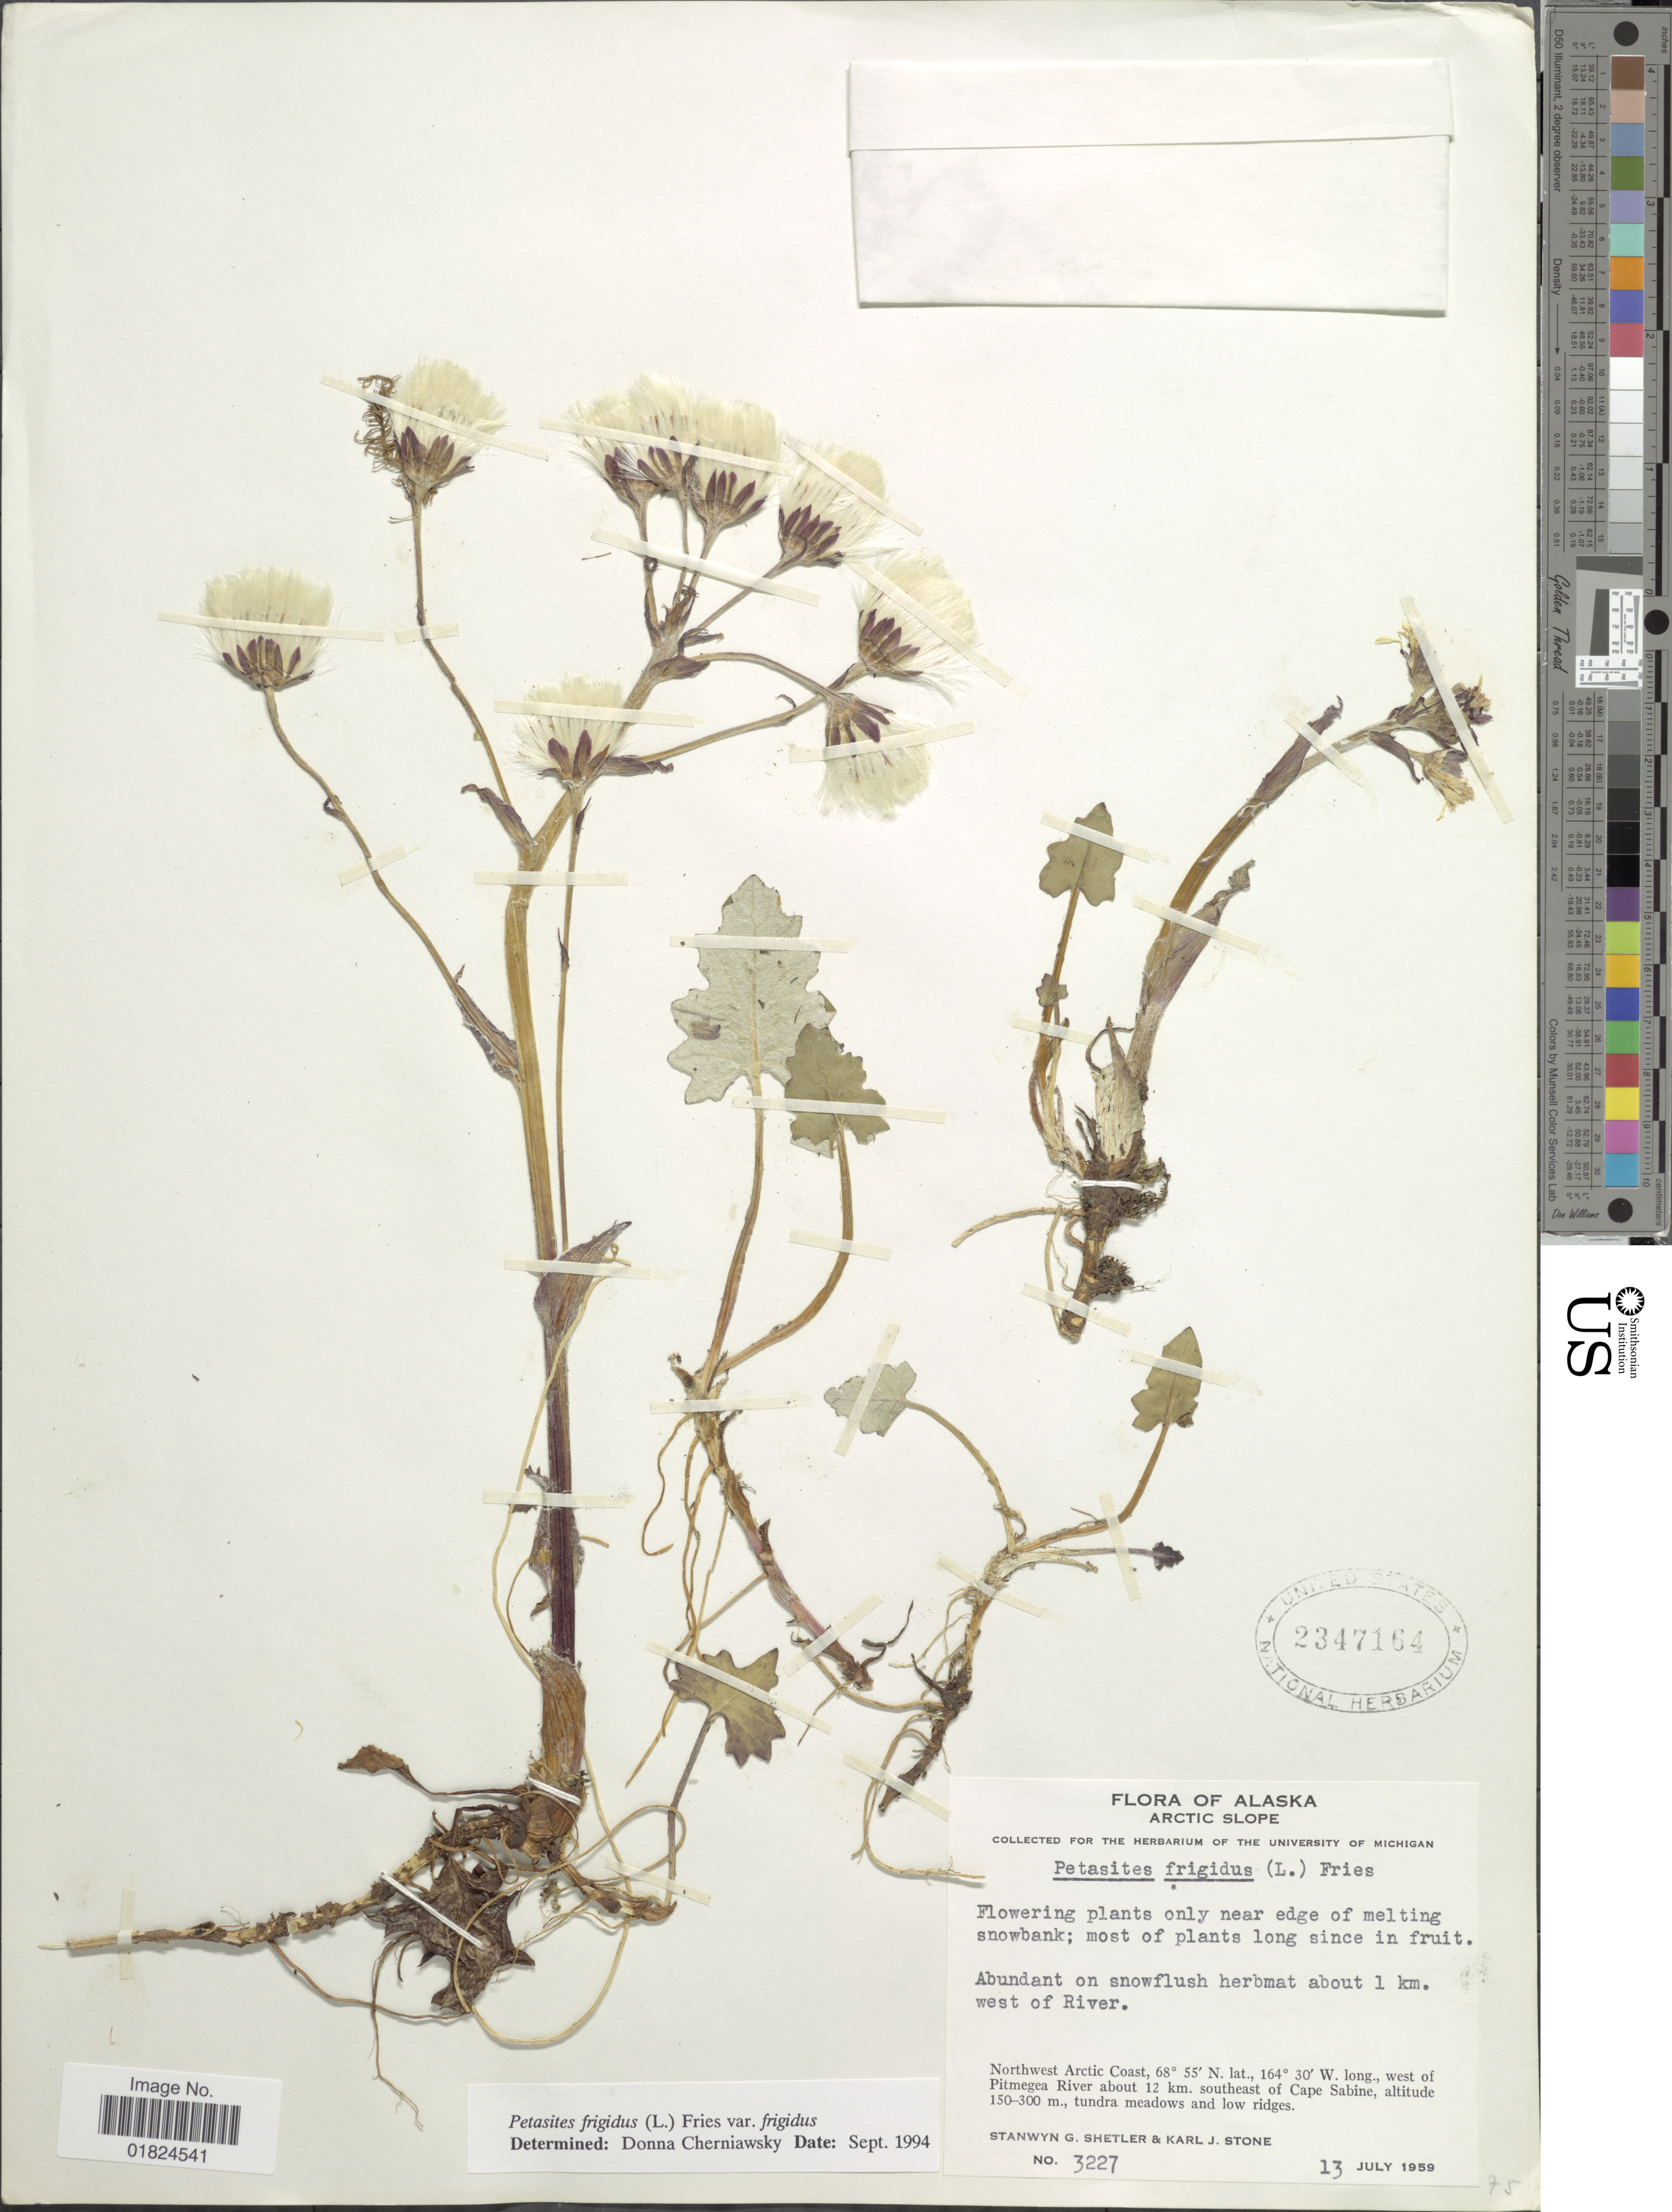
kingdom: Plantae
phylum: Tracheophyta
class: Magnoliopsida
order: Asterales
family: Asteraceae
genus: Petasites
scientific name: Petasites frigidus var. frigidus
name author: (L.) Fr.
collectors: S. Shetler & K. J. Stone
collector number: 3227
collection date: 1959-07-13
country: United States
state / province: Alaska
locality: Arctic slope, only near edge of melting snowbank, abundant on snowflush herbmat about 1 km. west of River, Northwest Arctic Coast, west of Pitmega River, about 12 km. southeast of Cape Sabine.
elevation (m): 150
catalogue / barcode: US 2347164